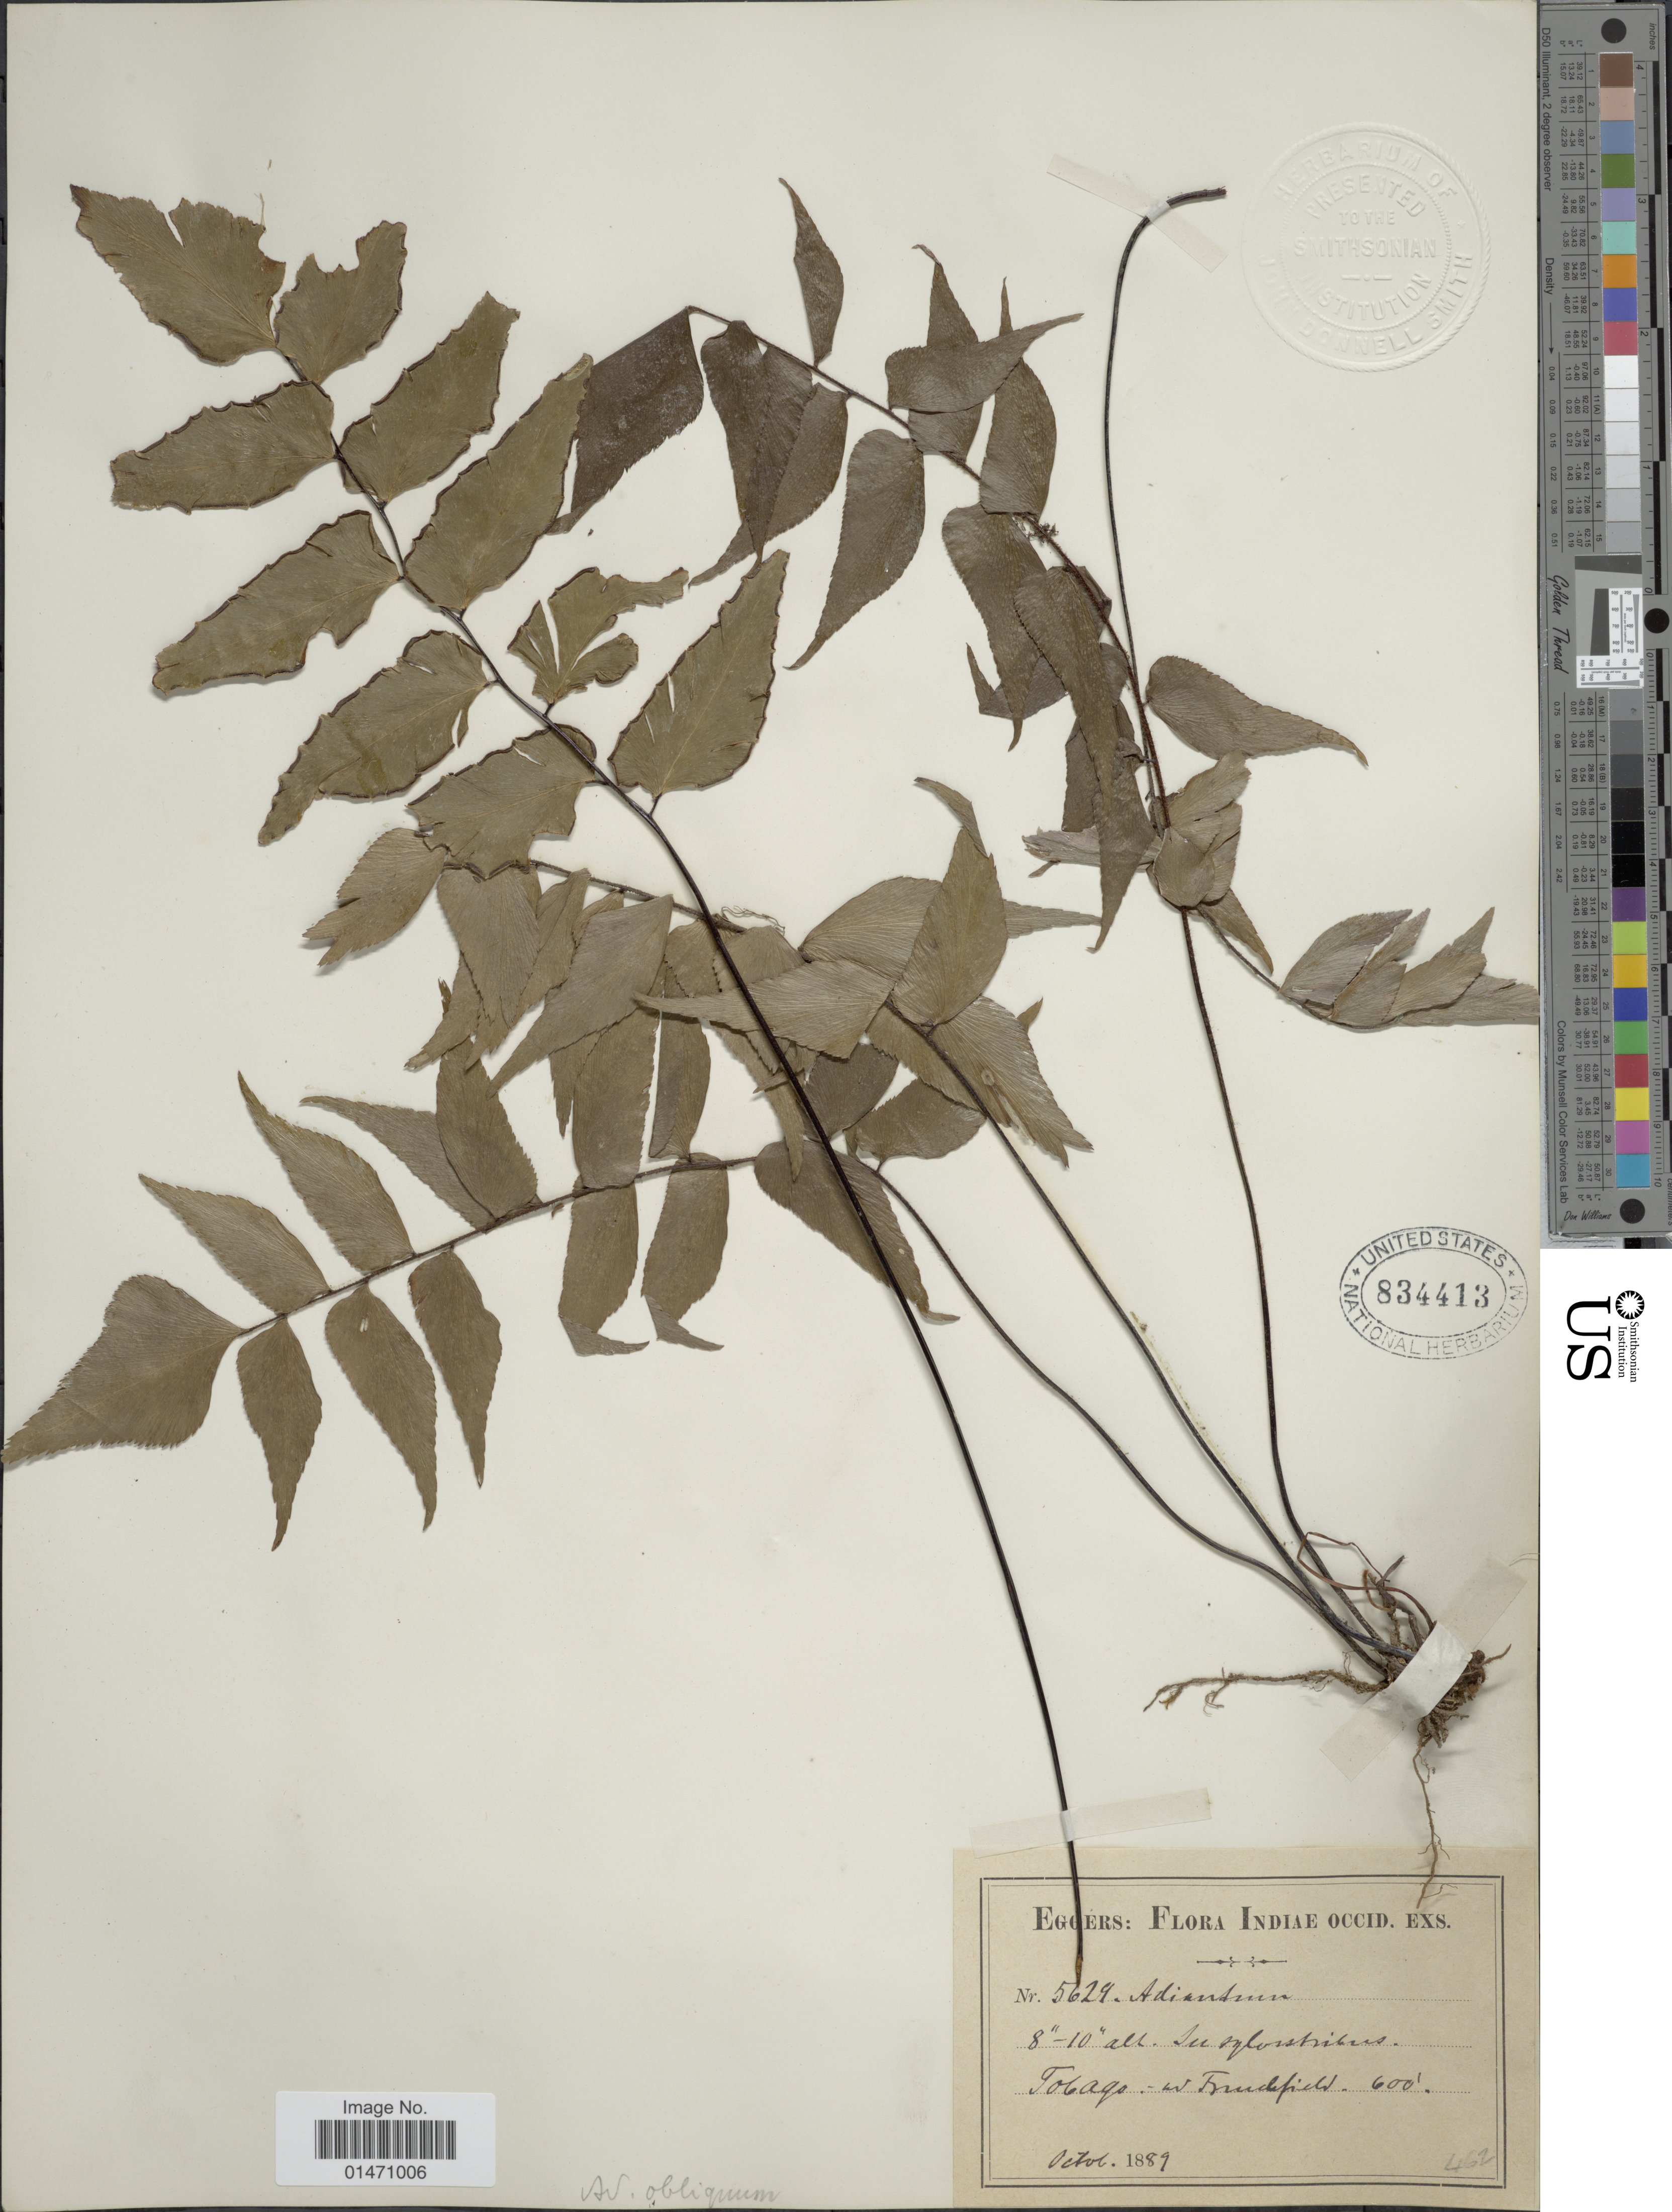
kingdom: Plantae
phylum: Tracheophyta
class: Polypodiopsida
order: Polypodiales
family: Pteridaceae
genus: Adiantum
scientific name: Adiantum petiolatum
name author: Desv.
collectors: -. Eggers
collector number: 5629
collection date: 1889-10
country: Trinidad and Tobago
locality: Tobago: ad Frenchfield.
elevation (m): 183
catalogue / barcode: US 834413